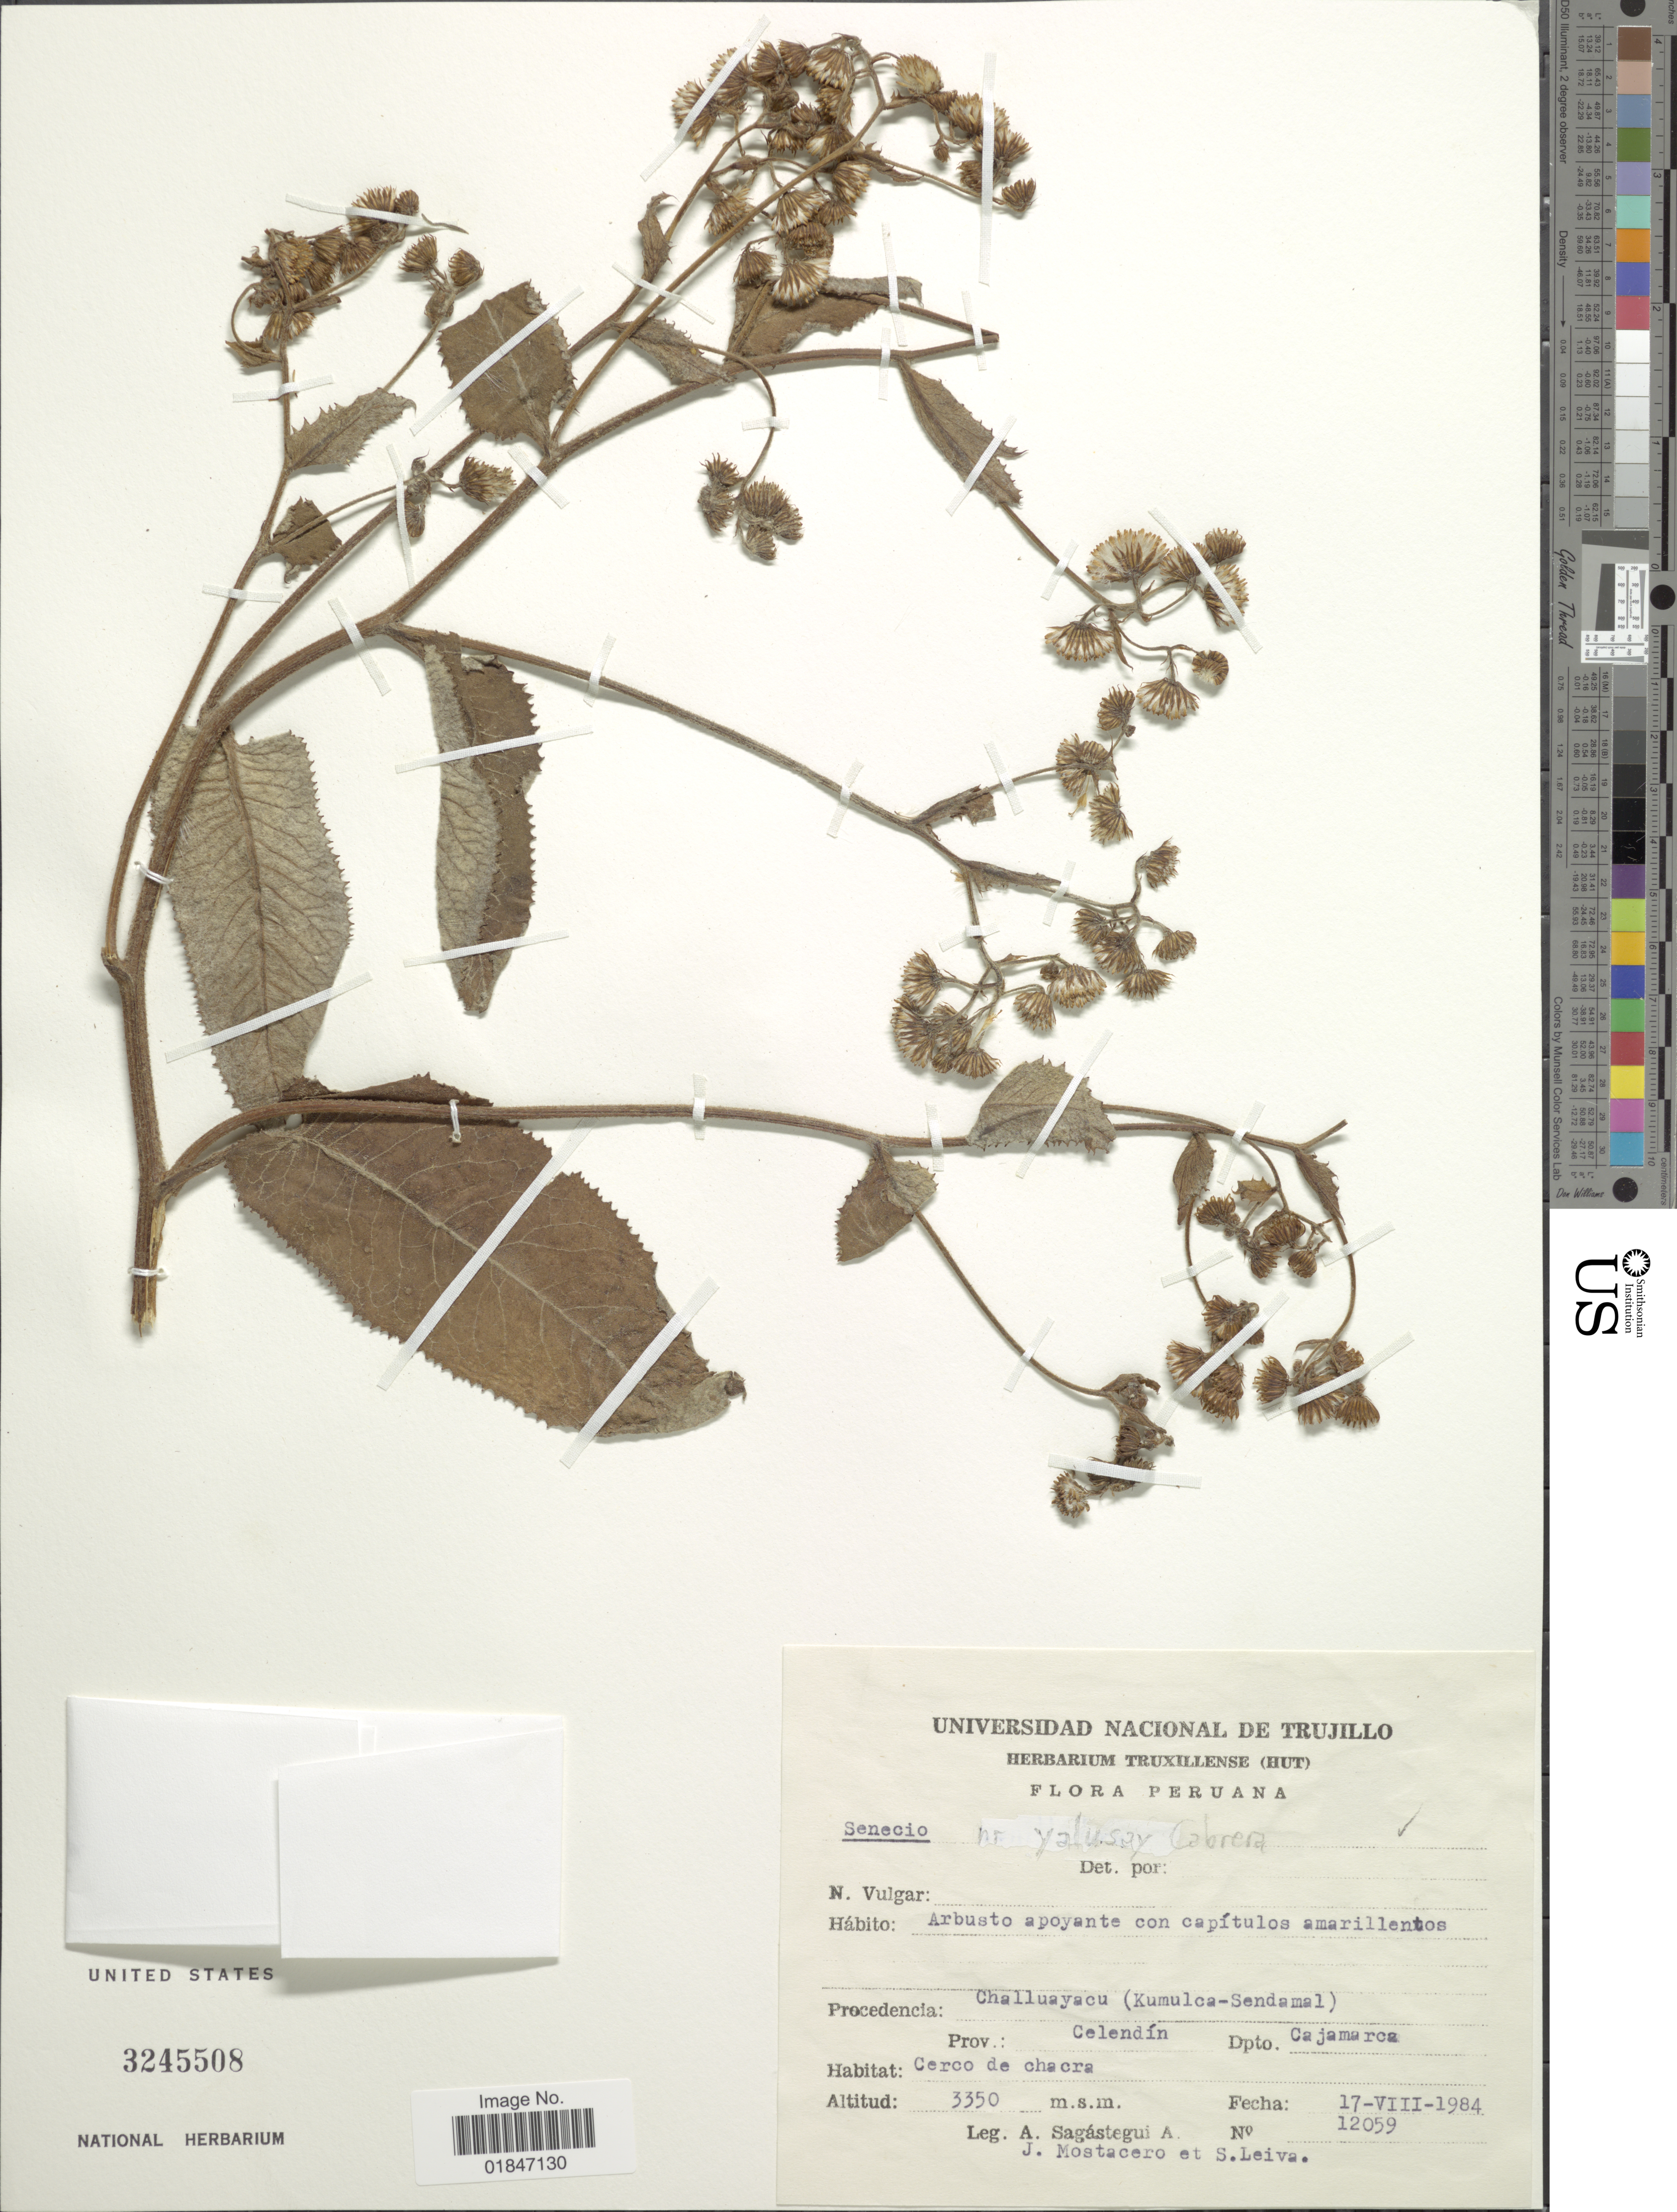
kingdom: Plantae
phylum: Tracheophyta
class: Magnoliopsida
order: Asterales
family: Asteraceae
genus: Dendrophorbium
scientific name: Dendrophorbium yalusay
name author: (Cabrera) C. Jeffrey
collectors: A. Sagástegui A., J. Mostacero & S. Leiva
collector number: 12059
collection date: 1984-08-17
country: Peru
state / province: Cajamarca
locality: Challuayacu (Kumulca-Sendamal), Prov. Celendin, Dpto. Cajamarca. Cerco de Chacra.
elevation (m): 3350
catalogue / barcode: US 3245508